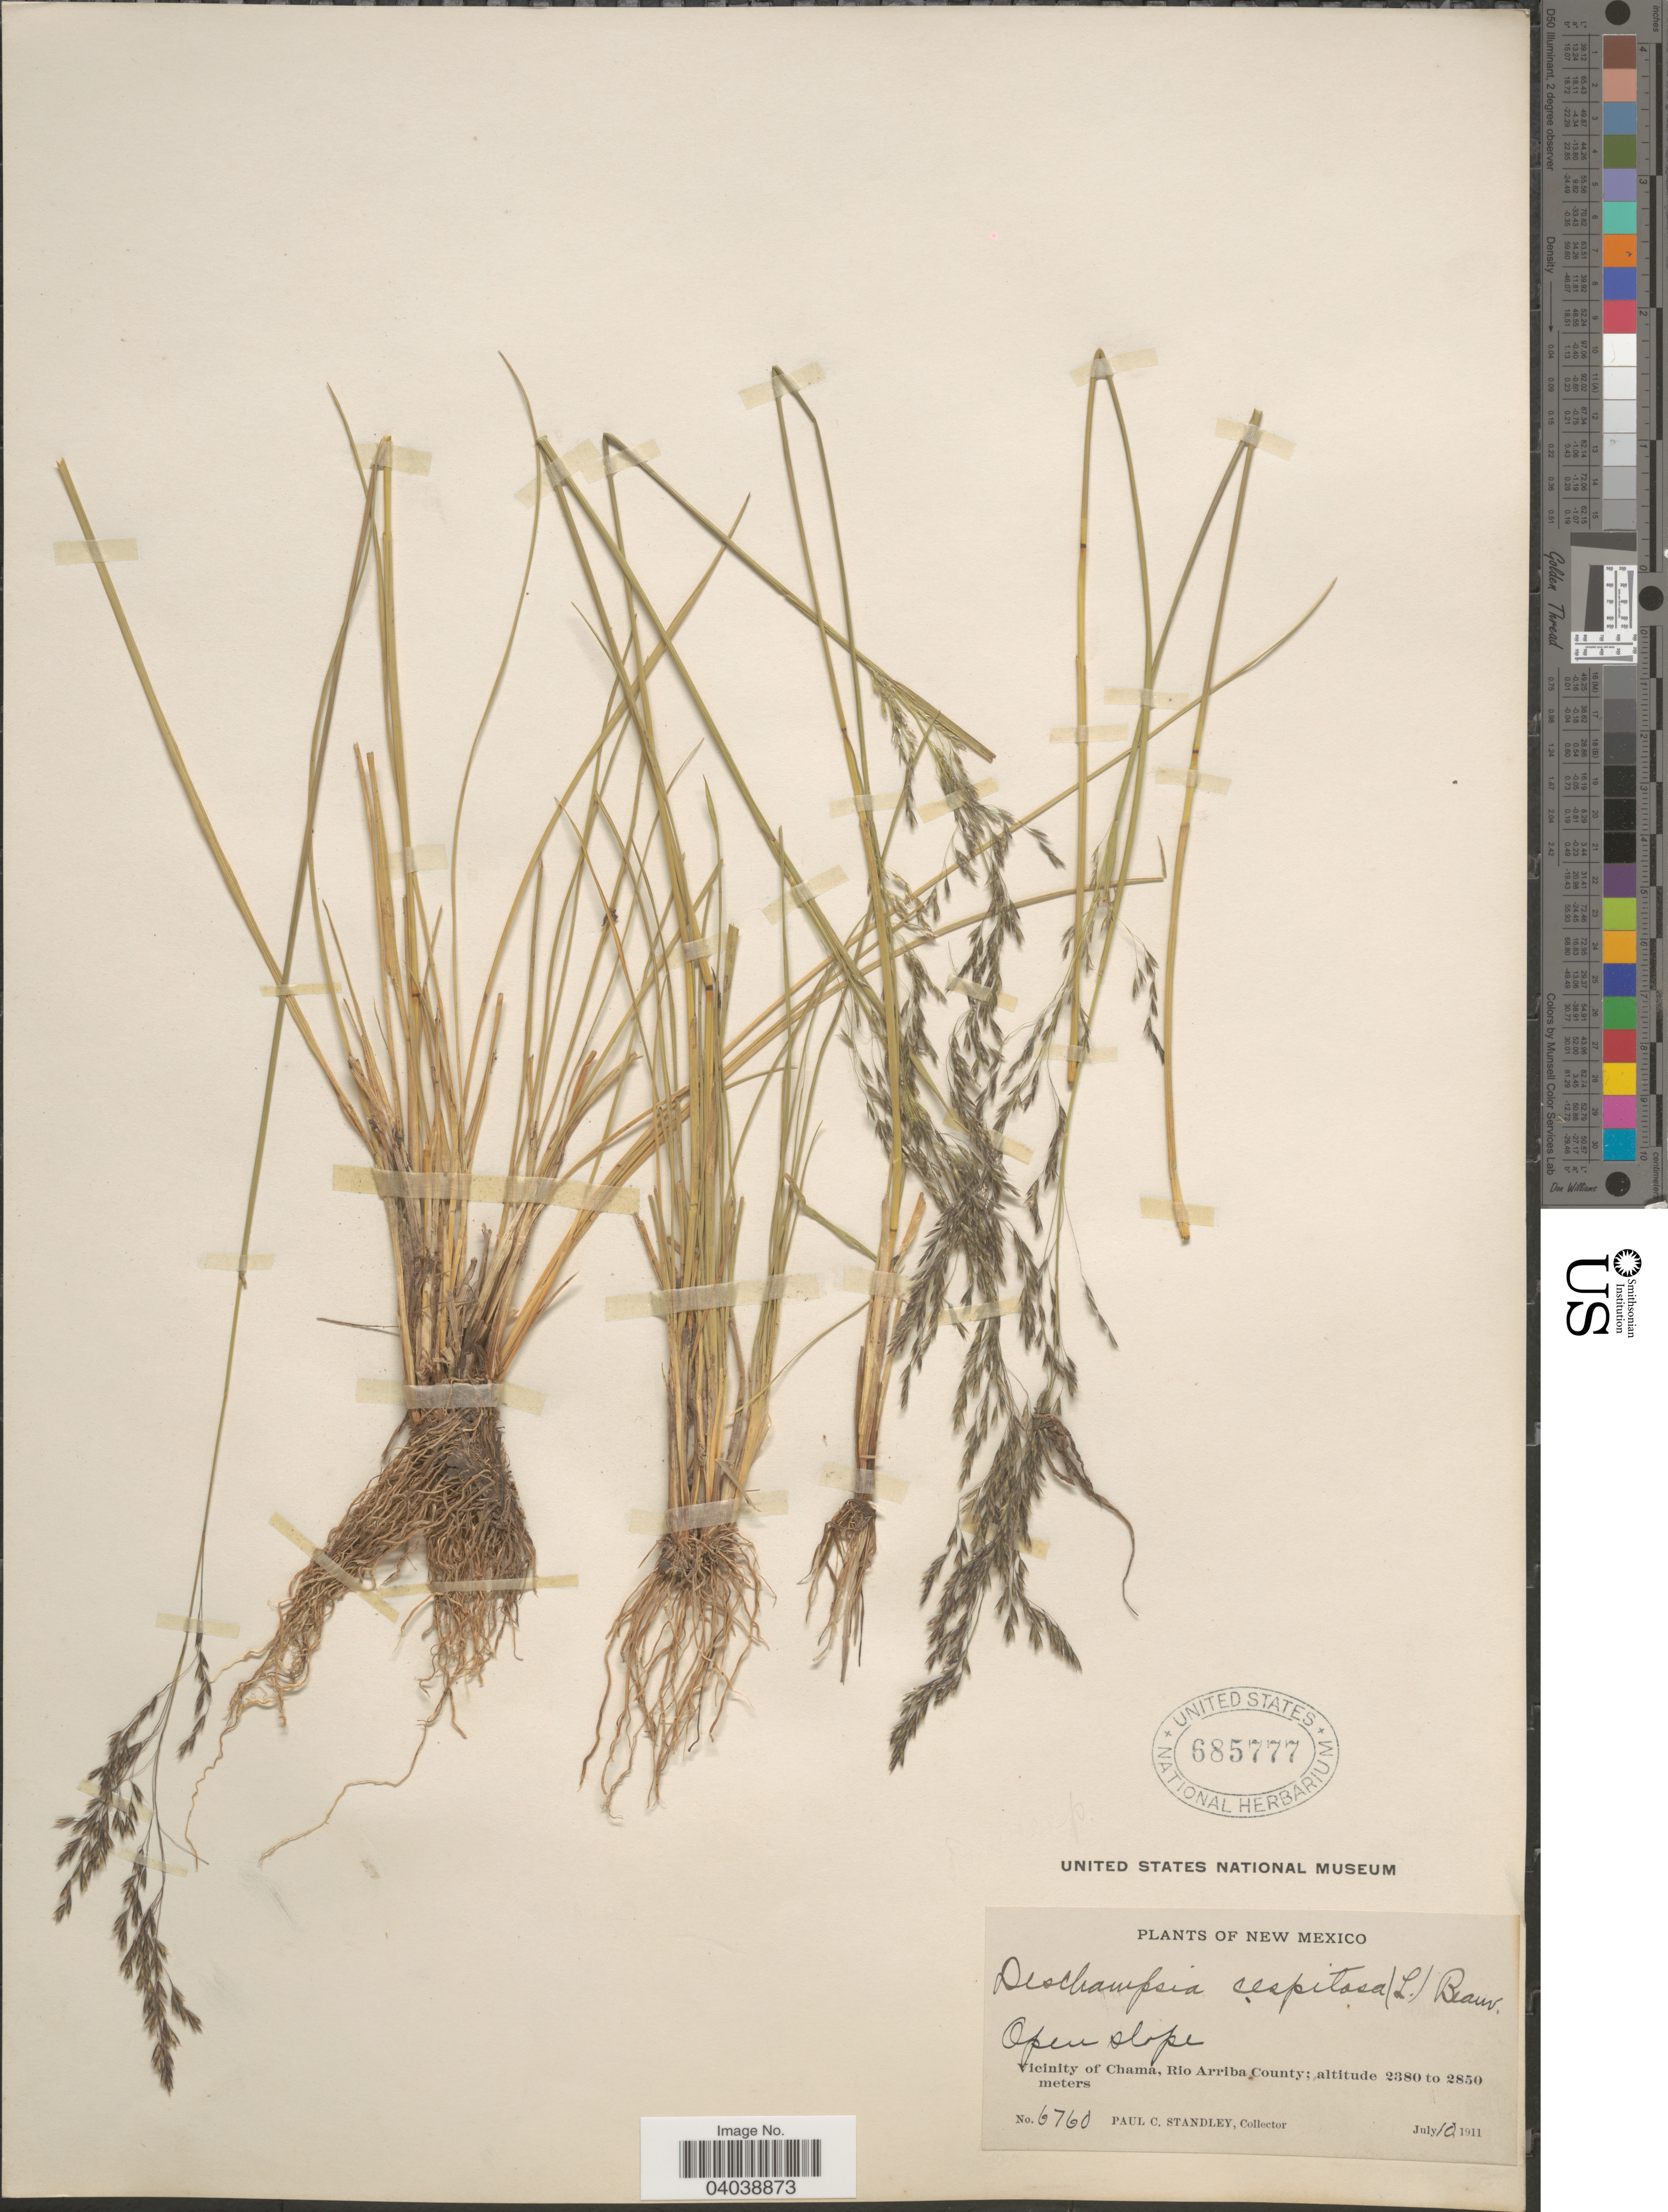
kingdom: Plantae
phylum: Tracheophyta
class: Liliopsida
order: Poales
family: Poaceae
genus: Deschampsia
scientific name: Deschampsia cespitosa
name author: (L.) P. Beauv.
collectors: P. C. Standley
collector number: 6760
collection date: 1911-07-10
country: United States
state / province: New Mexico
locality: Open slope. Vicinity of Chama, Rio Arriba County.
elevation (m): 2380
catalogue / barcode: US 685777